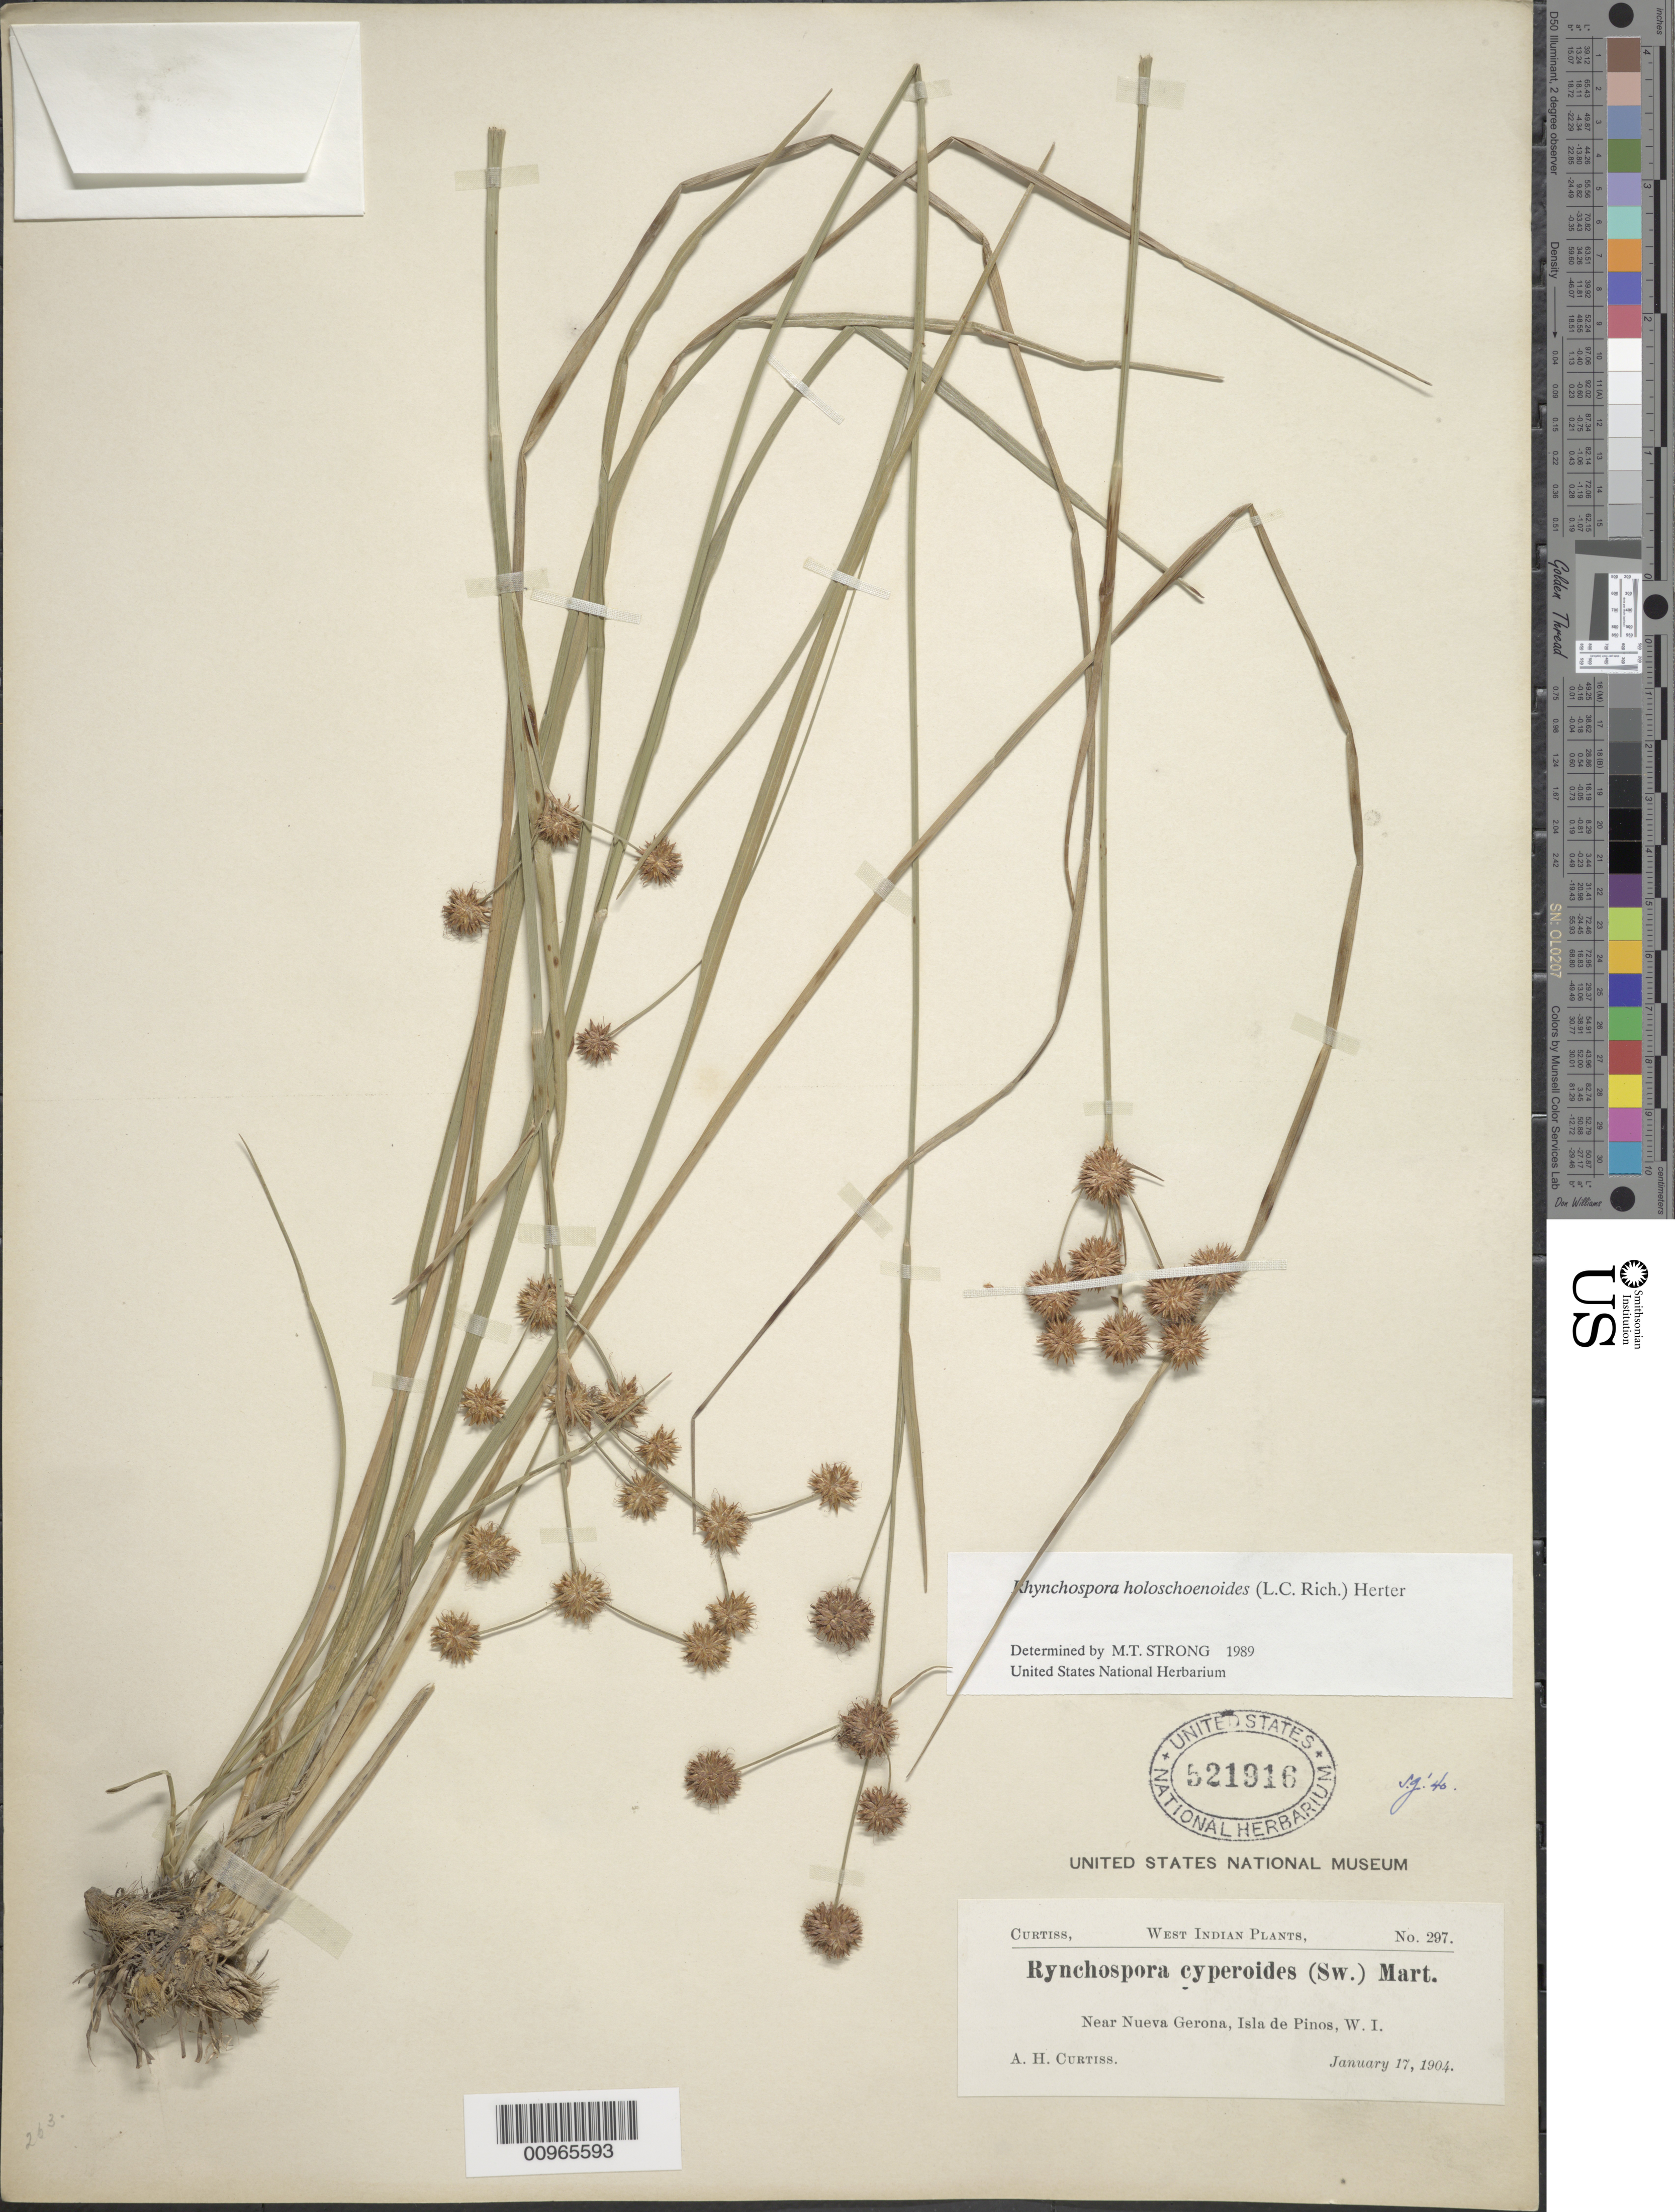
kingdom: Plantae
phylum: Tracheophyta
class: Liliopsida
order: Poales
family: Cyperaceae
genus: Rhynchospora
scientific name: Rhynchospora holoschoenoides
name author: (Rich.) Herter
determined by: Strong, M. T., (US), Smithsonian Institution - National Museum of Natural History (UNITED STATES)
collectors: A. H. Curtiss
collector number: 297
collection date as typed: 17 Jan 1904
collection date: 1904-01-17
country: Cuba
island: Isla de la Juventud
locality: Isle of Pines, Near Nueva Gerona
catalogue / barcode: US 521916